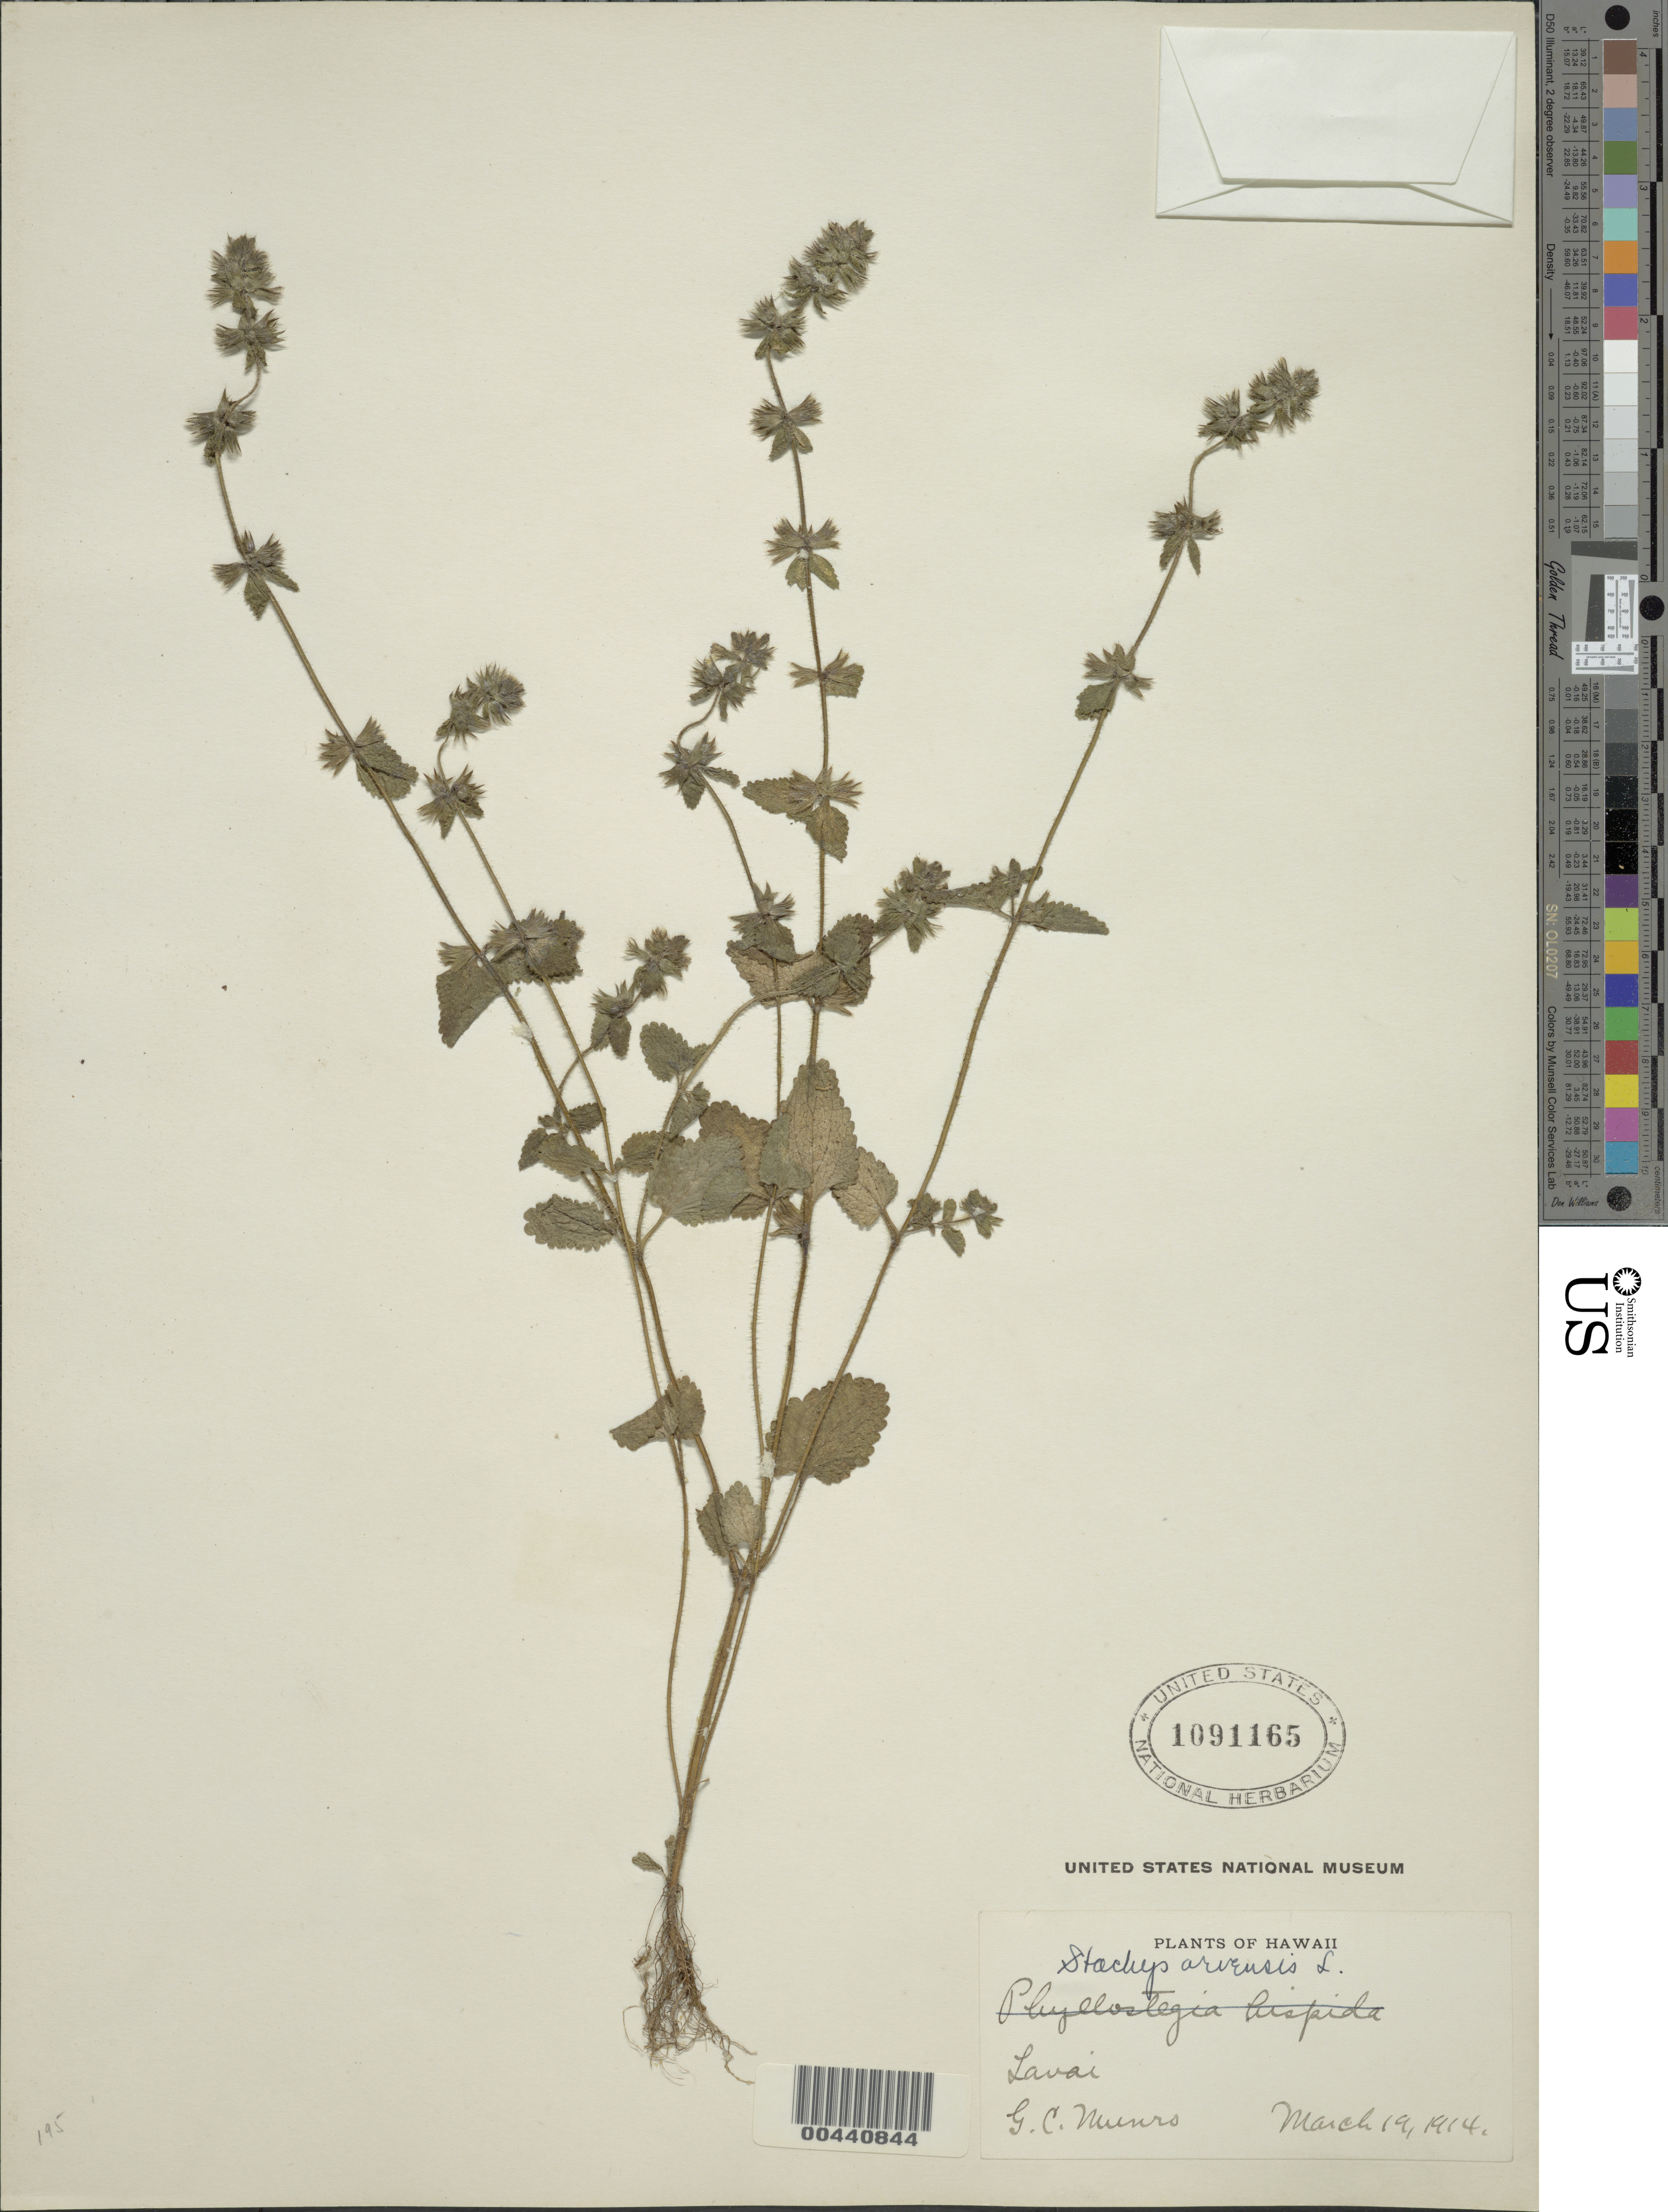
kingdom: Plantae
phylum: Tracheophyta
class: Magnoliopsida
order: Lamiales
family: Lamiaceae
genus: Stachys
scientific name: Stachys arvensis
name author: (L.) L.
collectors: G. C. Munro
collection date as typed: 19 Mar 1914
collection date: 1914-03-19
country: United States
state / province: Hawaii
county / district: Maui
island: Lana'i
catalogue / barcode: US 1091165